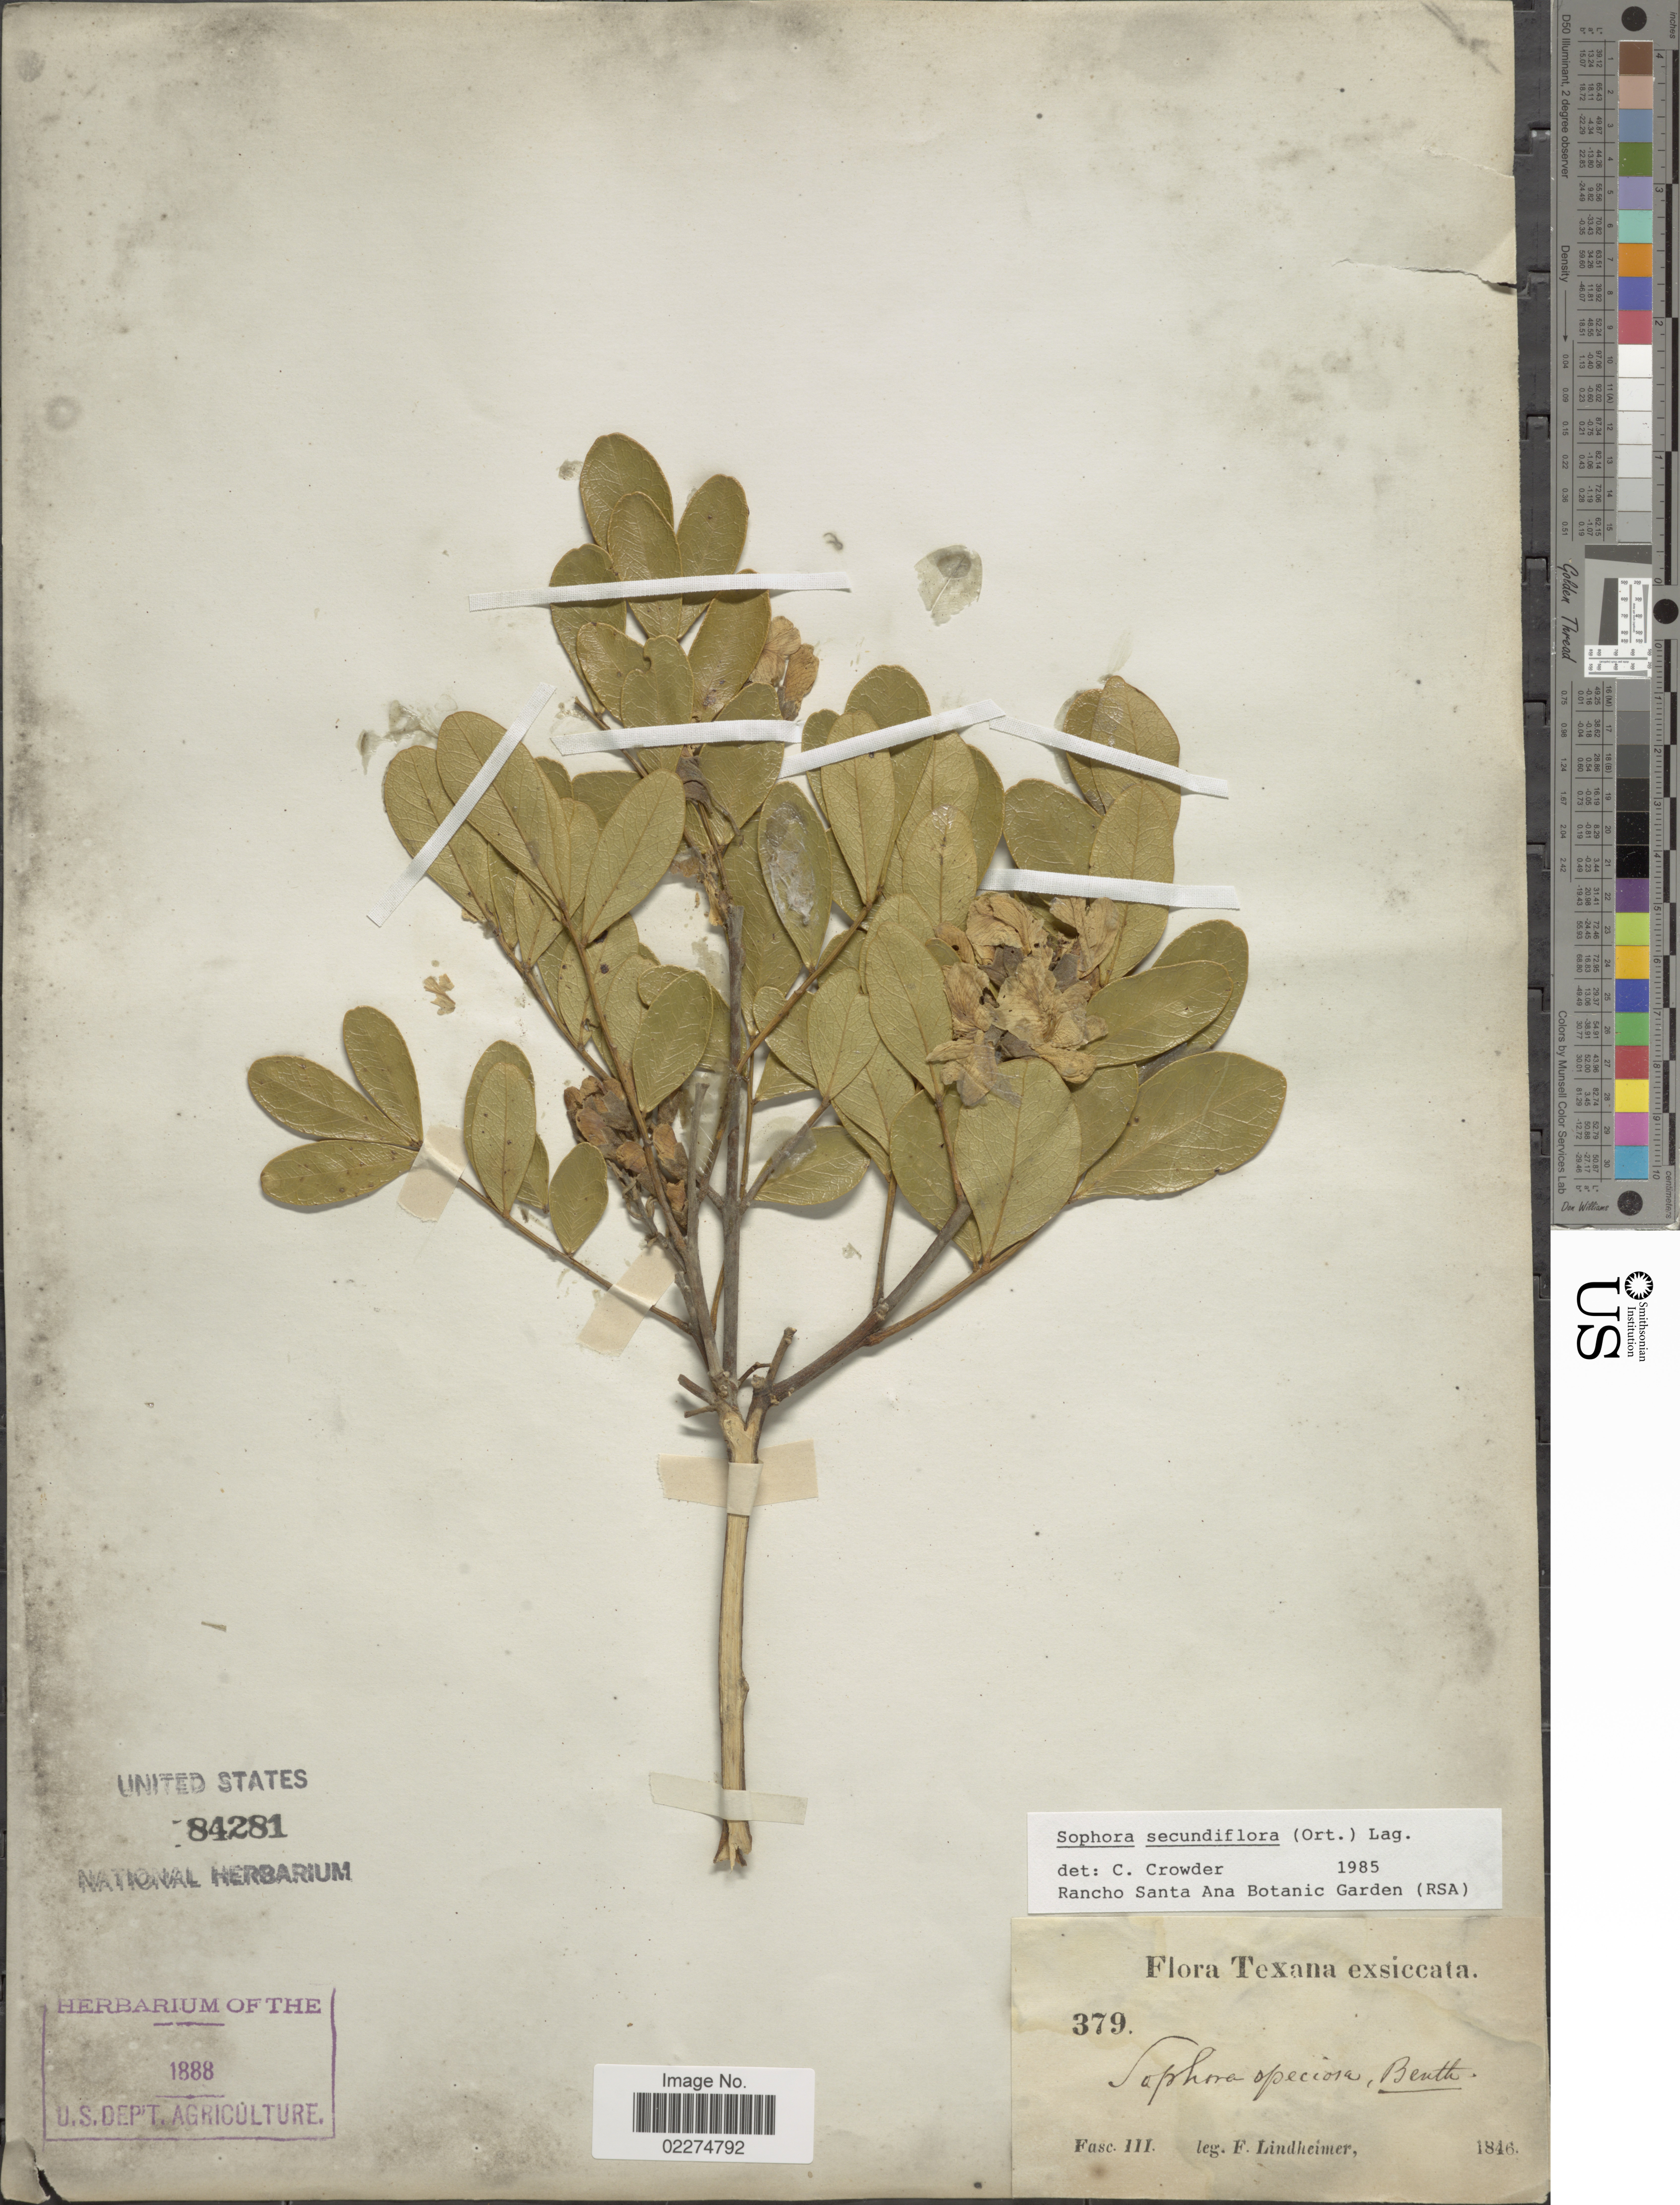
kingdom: Plantae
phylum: Tracheophyta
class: Magnoliopsida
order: Fabales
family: Fabaceae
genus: Dermatophyllum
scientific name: Dermatophyllum secundiflorum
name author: (Ortega) Gandhi & Reveal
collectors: F. Lindheimer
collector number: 379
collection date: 1846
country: United States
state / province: Texas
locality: Fasc III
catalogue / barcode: US 84281